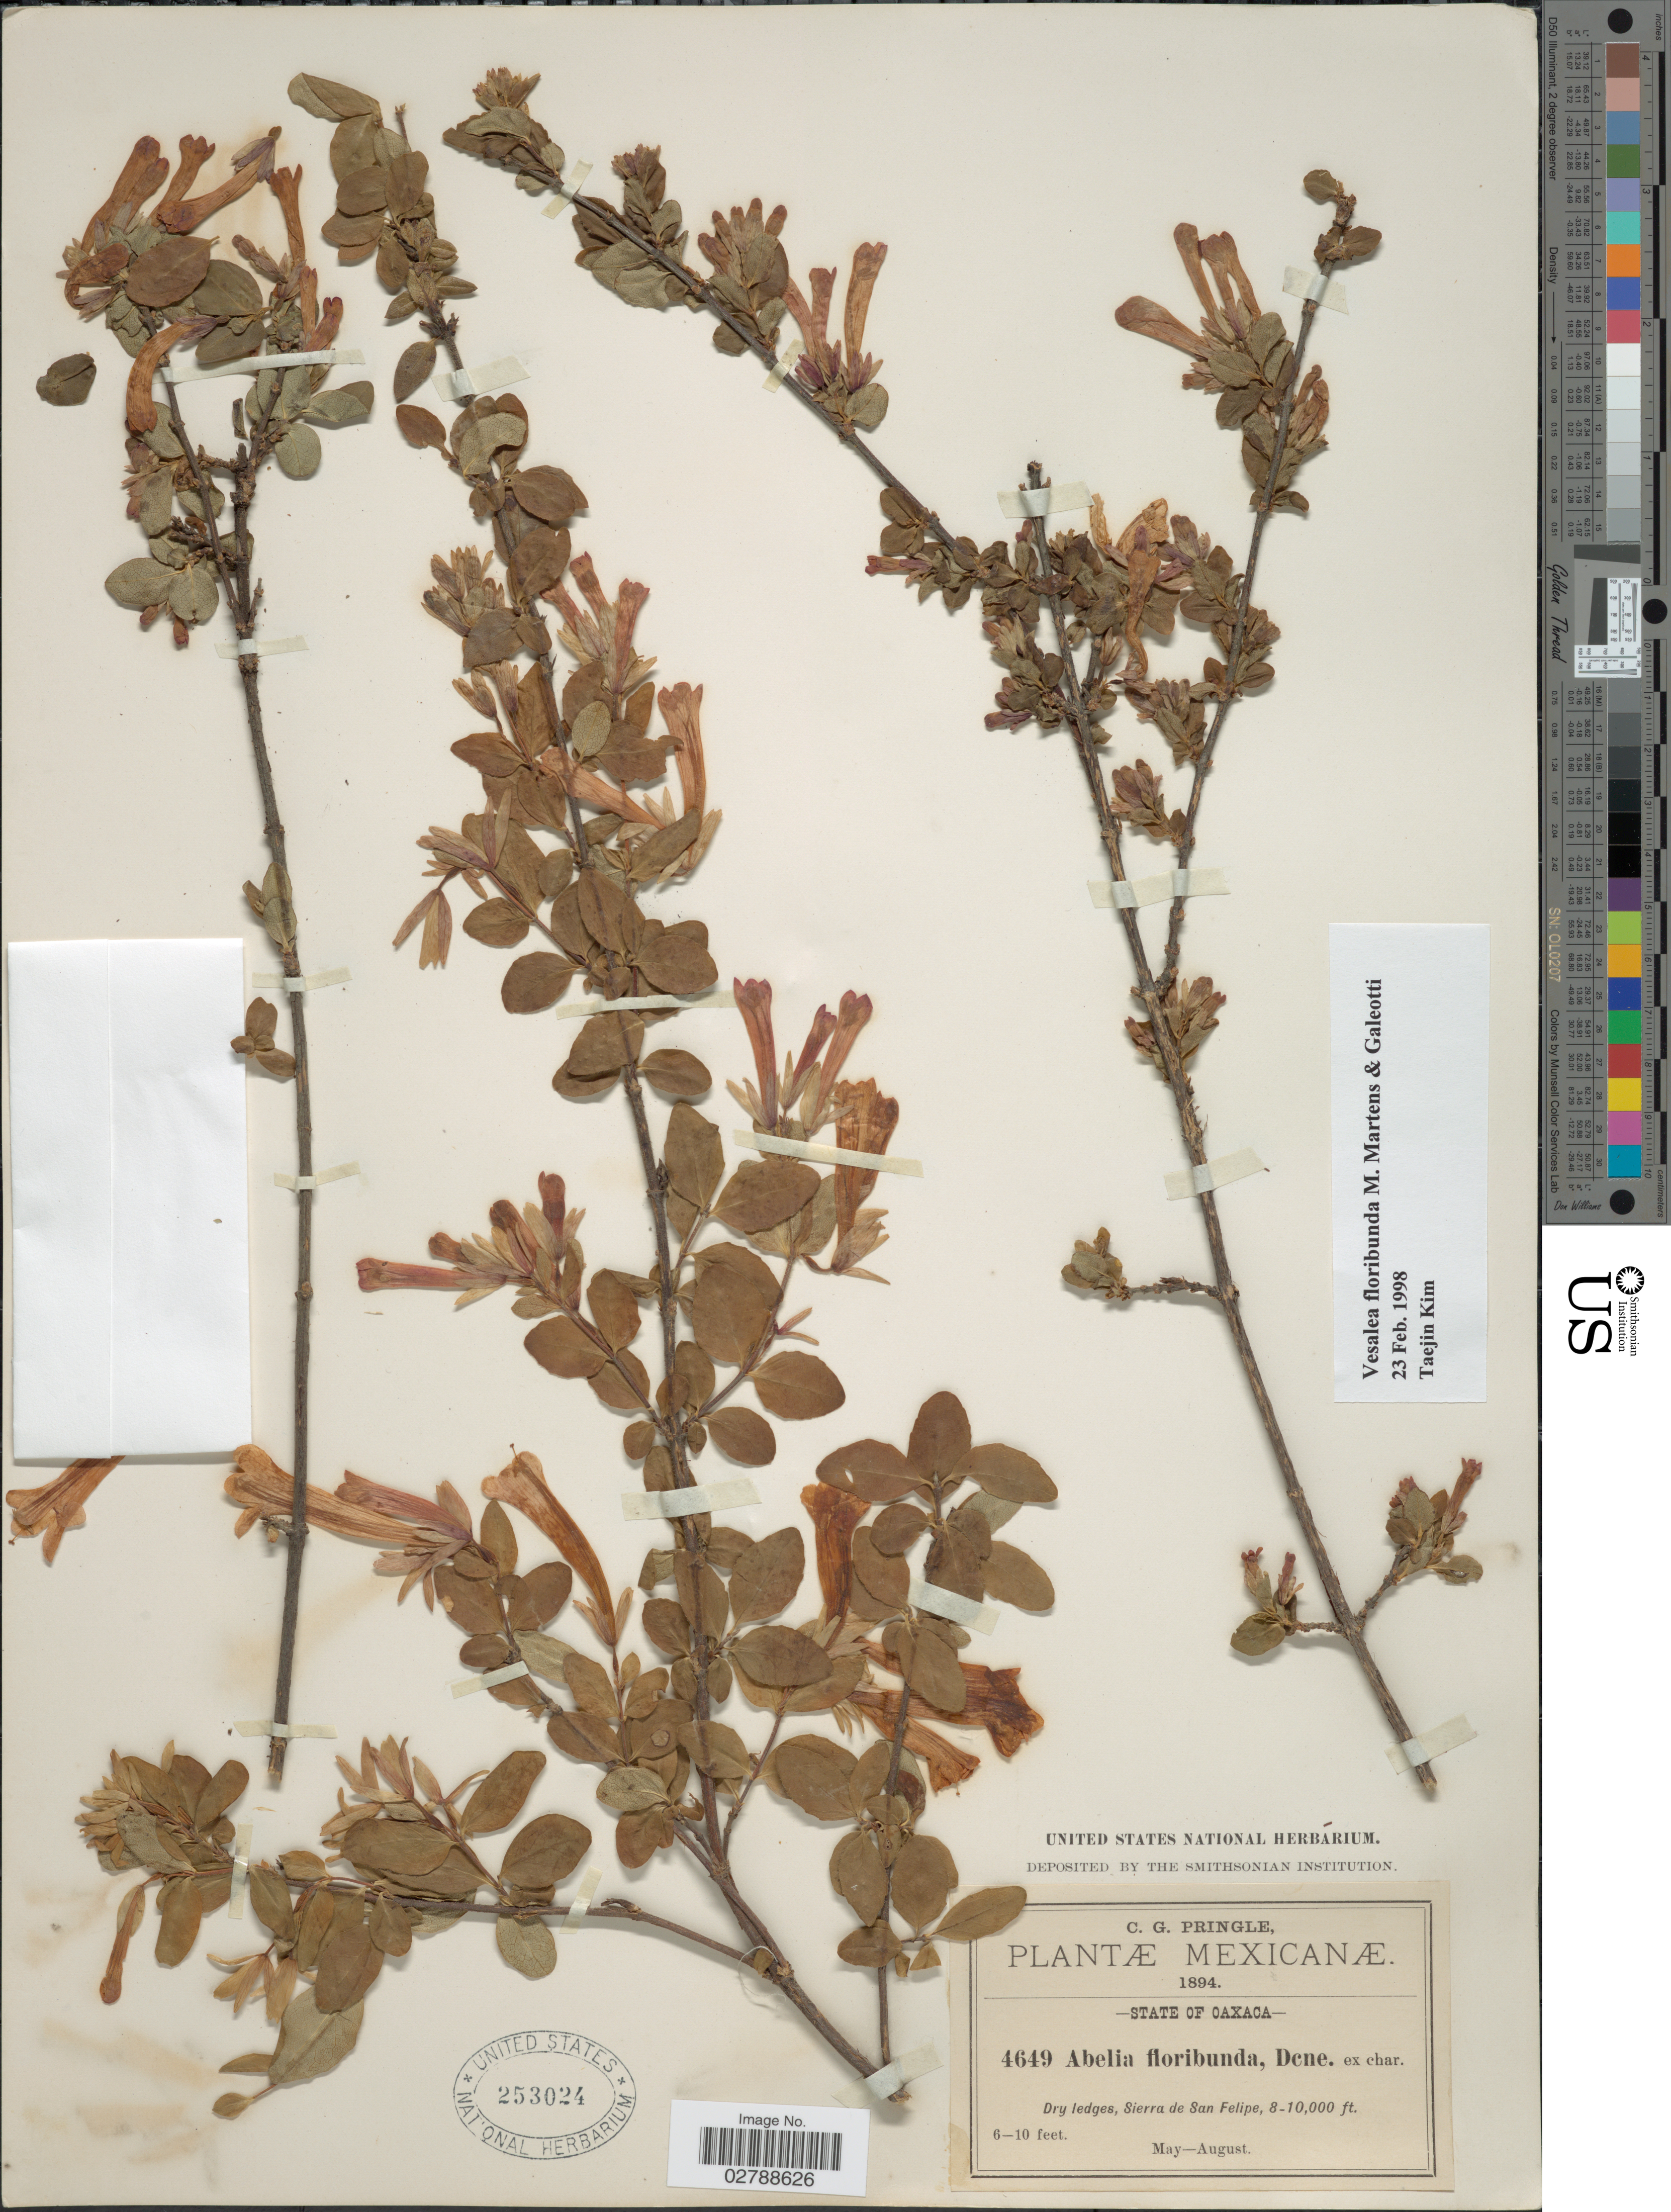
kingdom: Plantae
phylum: Tracheophyta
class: Magnoliopsida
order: Dipsacales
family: Caprifoliaceae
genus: Vesalea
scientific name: Vesalea floribunda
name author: M. Martens & Galeotti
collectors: C. G. Pringle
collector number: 4649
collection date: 1894-05/1894-08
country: Mexico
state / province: Oaxaca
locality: Dry ledges, Sierra de San Felipe.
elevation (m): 2438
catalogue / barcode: US 253024